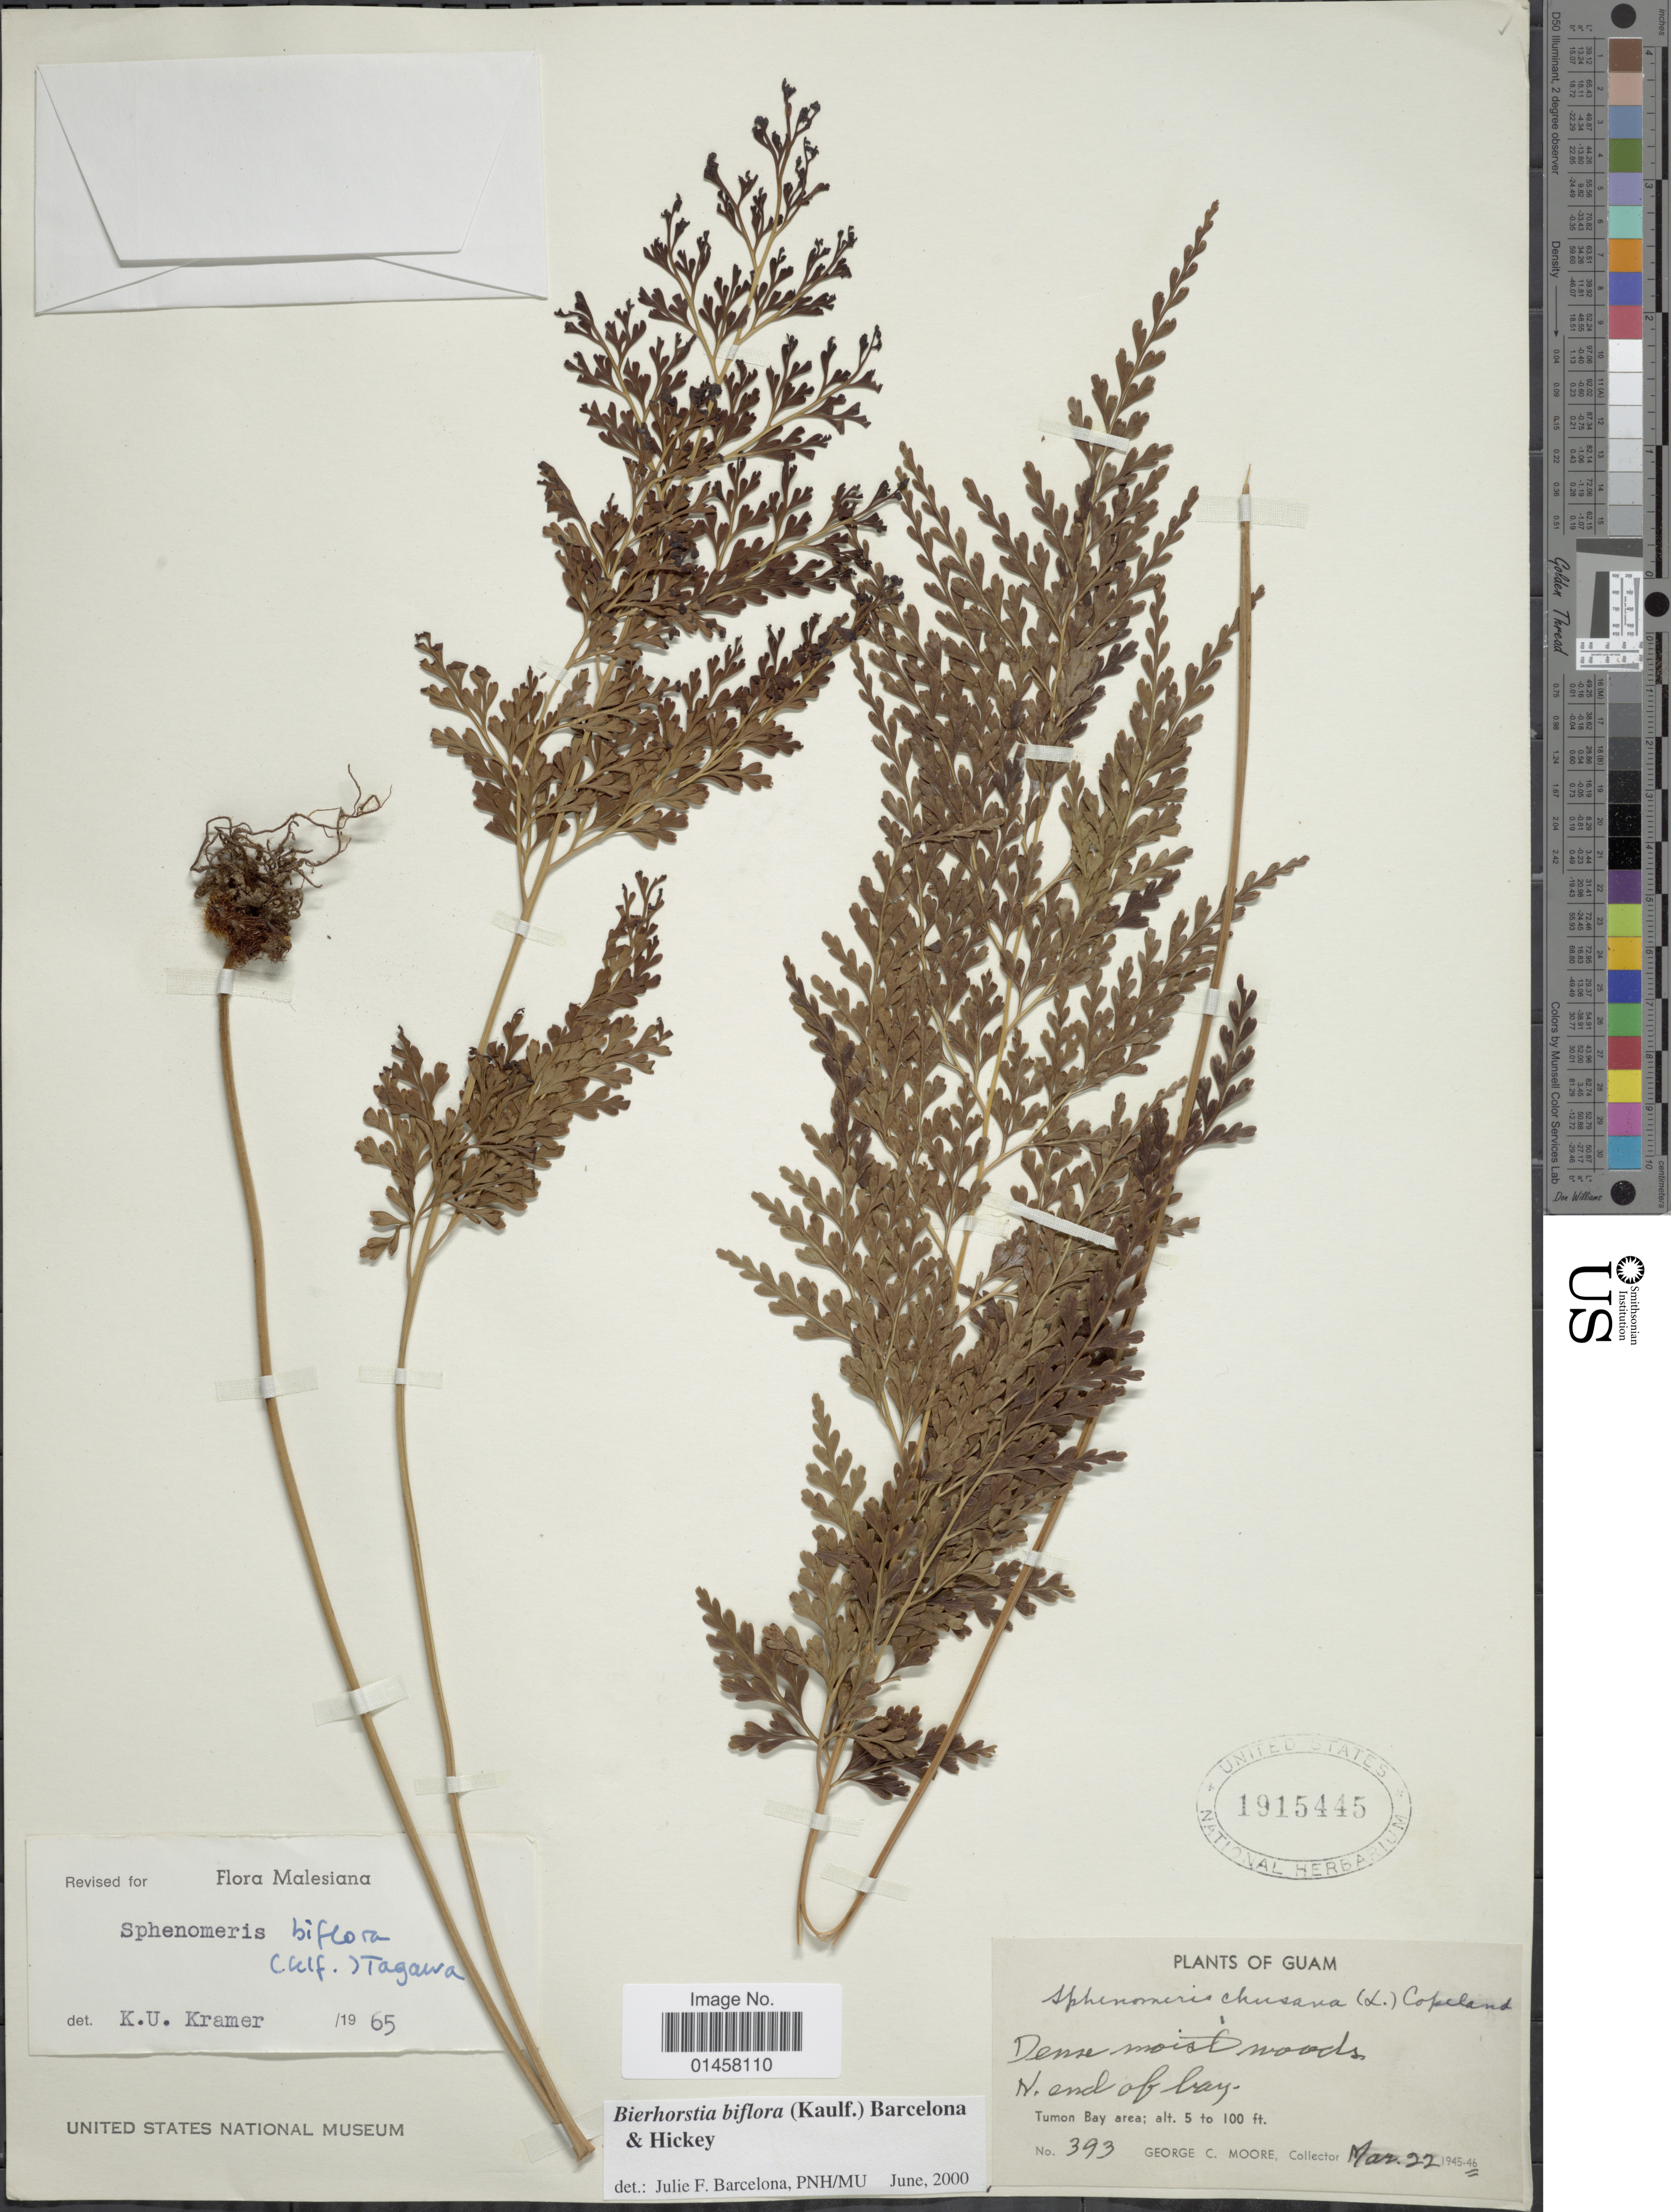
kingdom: Plantae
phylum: Tracheophyta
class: Polypodiopsida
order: Polypodiales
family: Lindsaeaceae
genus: Sphenomeris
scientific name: Sphenomeris biflora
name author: (Kaulf.) Mett.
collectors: G. C. Moore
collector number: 393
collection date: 1946-03-22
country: Guam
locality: Guam, Dense moist woods, N. end of Bay, Tumon Bay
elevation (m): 2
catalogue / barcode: US 1915445